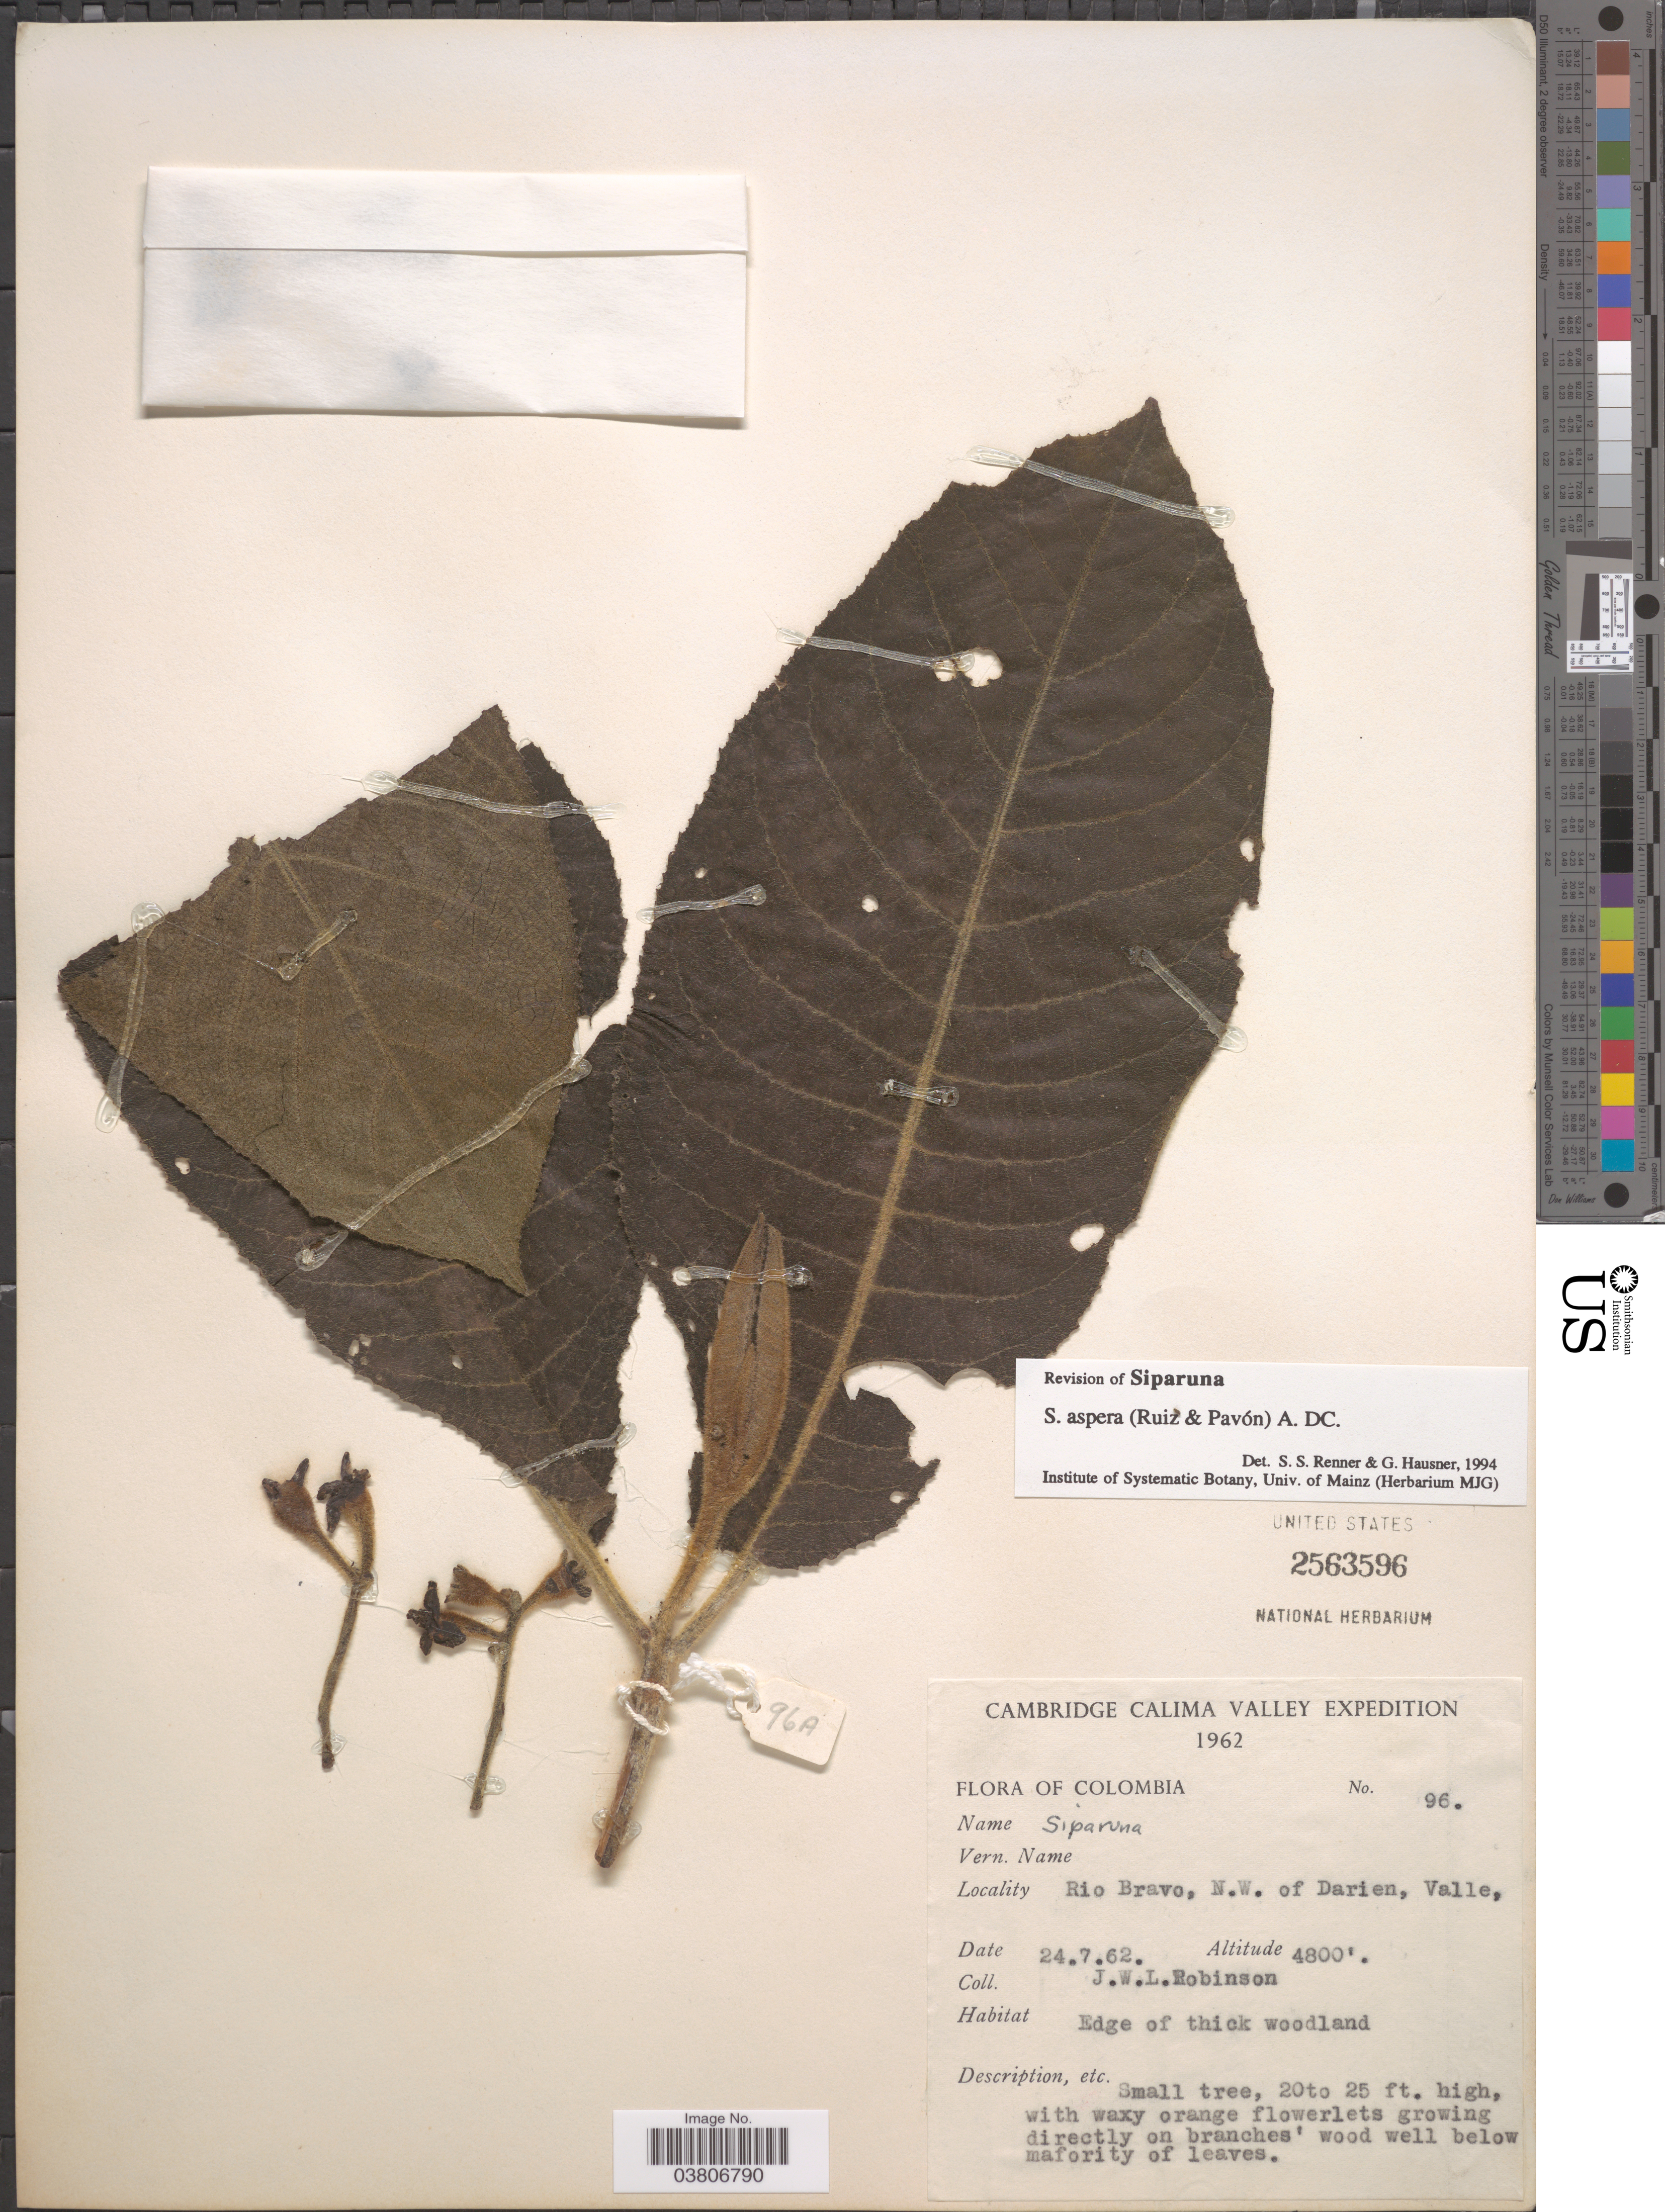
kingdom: Plantae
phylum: Tracheophyta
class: Magnoliopsida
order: Laurales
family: Siparunaceae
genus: Siparuna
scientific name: Siparuna aspera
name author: (Ruiz & Pav.) A. DC.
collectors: J. W. Robinson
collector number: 96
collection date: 1962-07-24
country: Colombia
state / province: Valle del Cauca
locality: Rio Bravo, N.W. of Darien, Valle.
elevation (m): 1463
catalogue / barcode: US 2563596